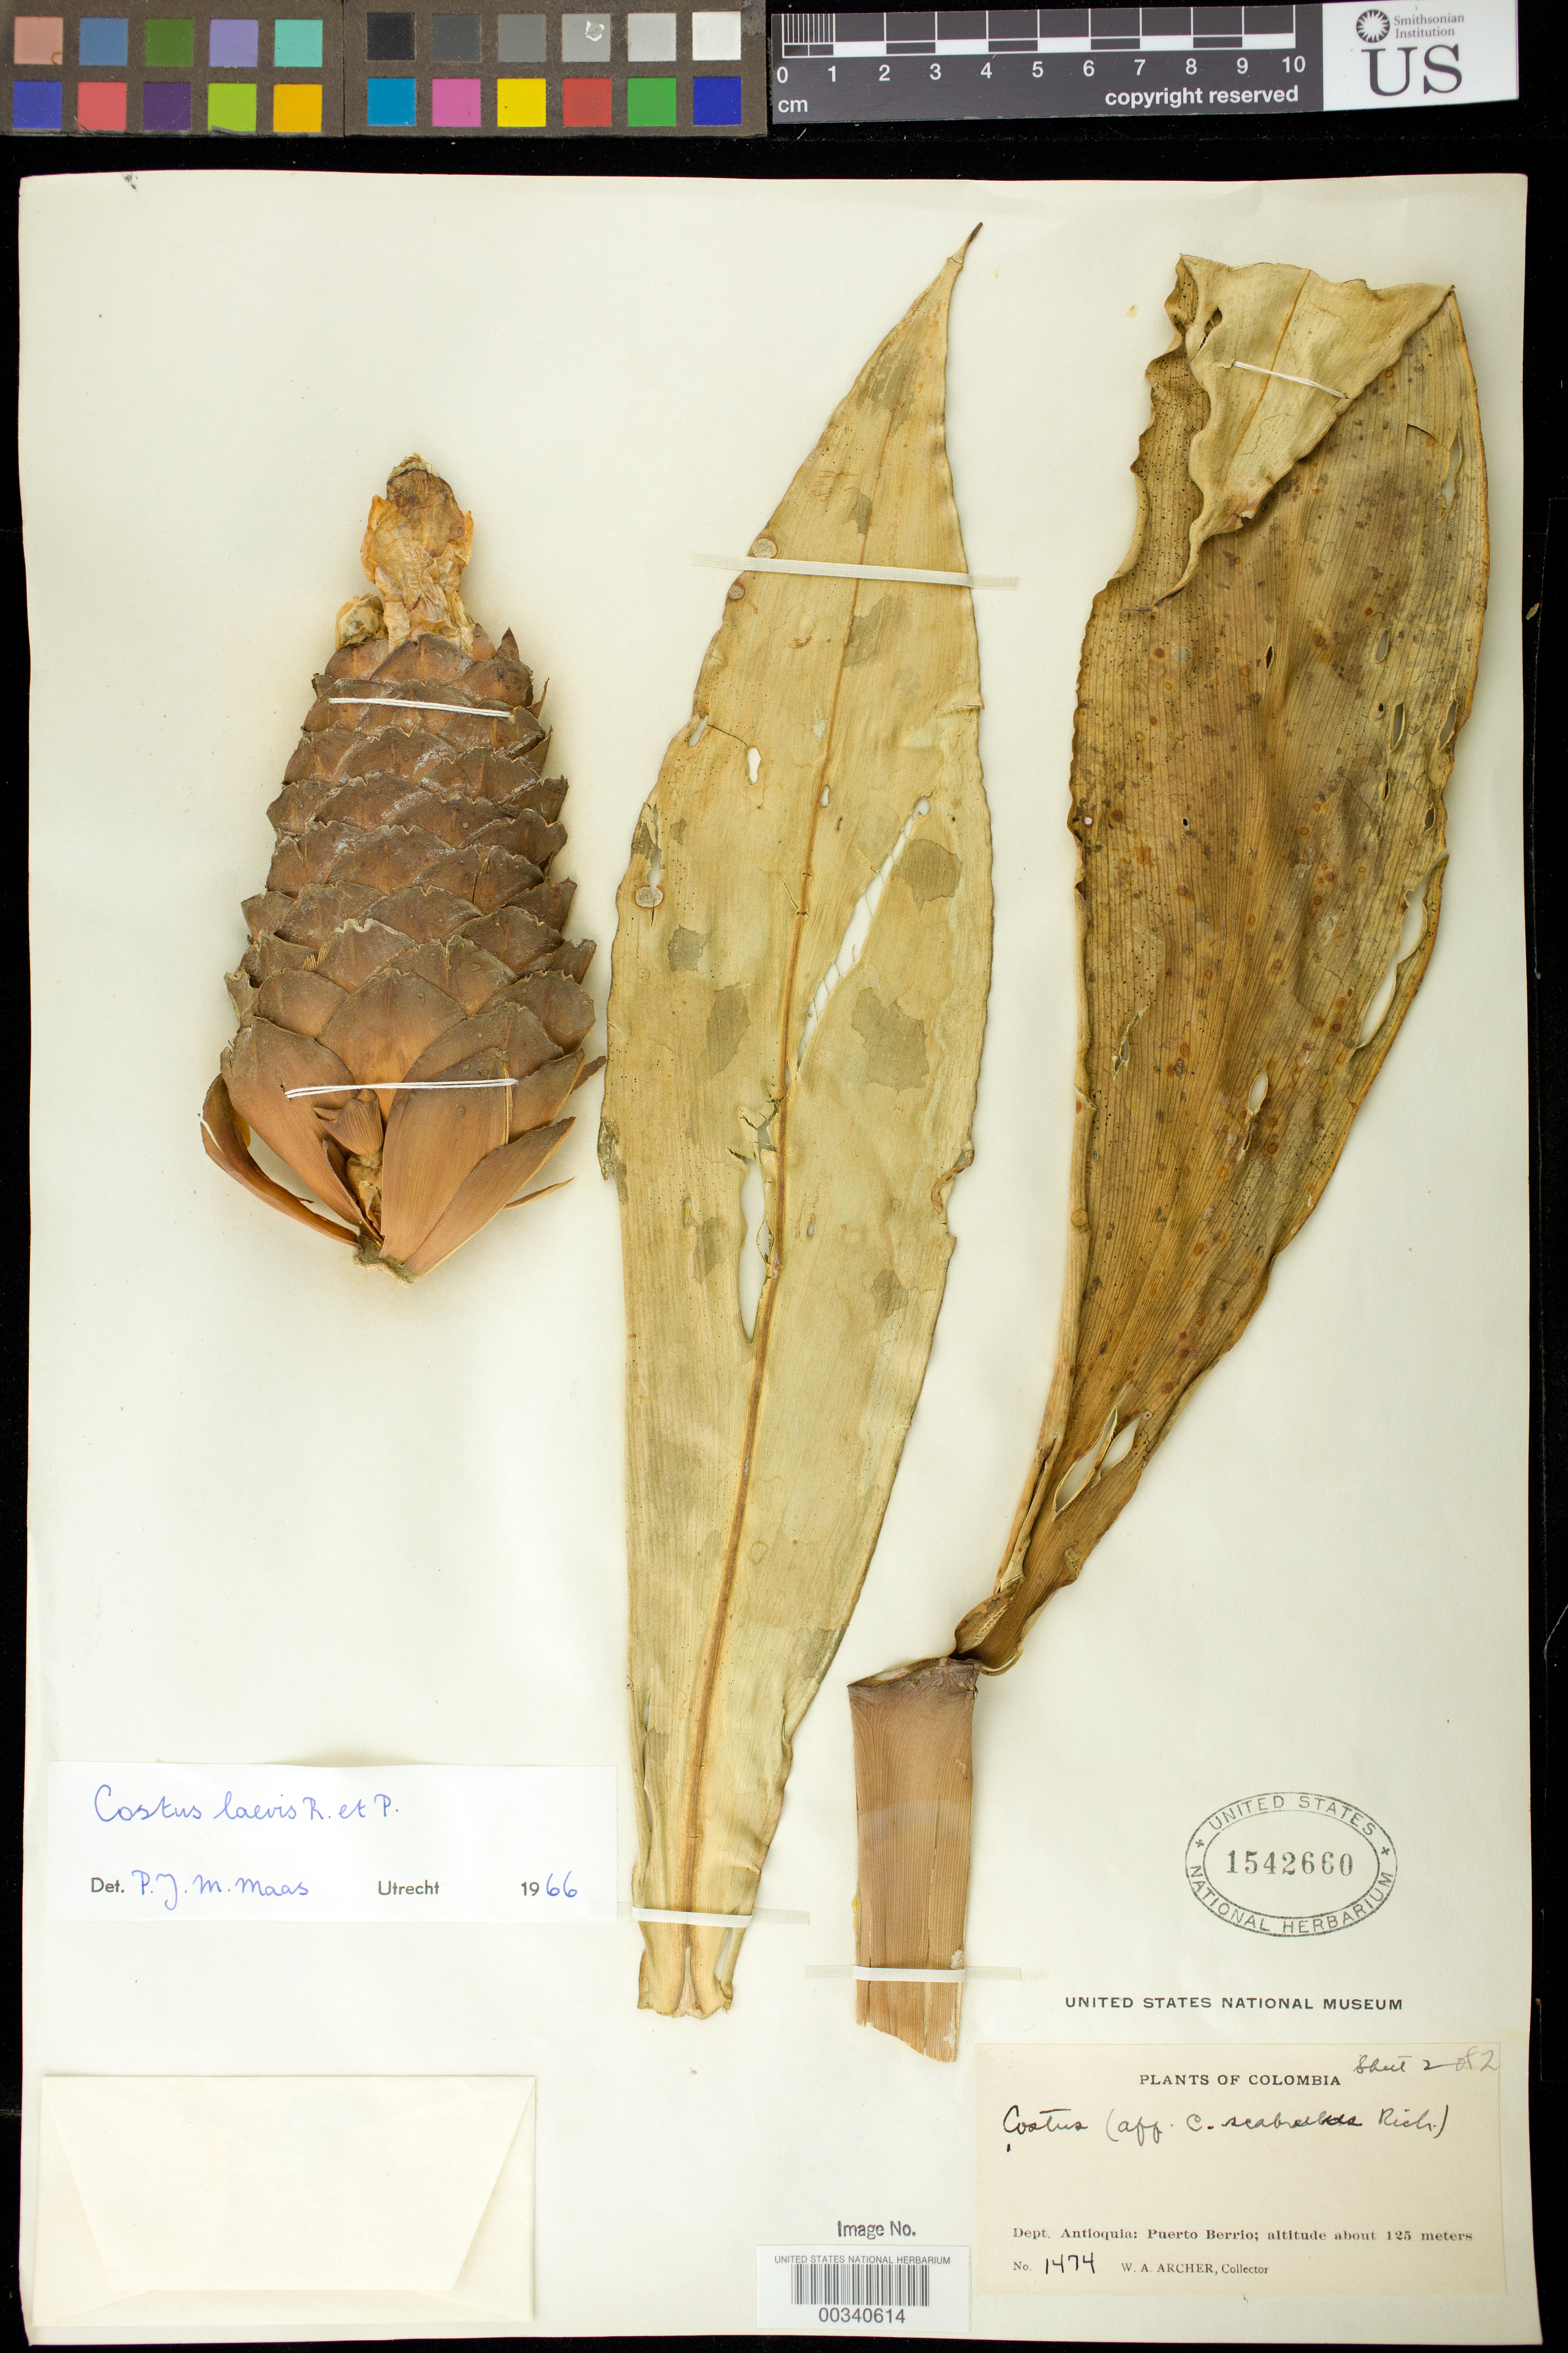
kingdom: Plantae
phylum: Tracheophyta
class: Liliopsida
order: Zingiberales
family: Costaceae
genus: Costus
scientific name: Costus laevis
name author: Ruiz & Pav.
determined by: Maas, Paul J. M.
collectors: W. A. Archer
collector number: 1474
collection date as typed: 12 Jan 1931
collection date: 1931-01-12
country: Colombia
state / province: Antioquia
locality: Virginias near Puerto Berrio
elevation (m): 125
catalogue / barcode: US 1542660